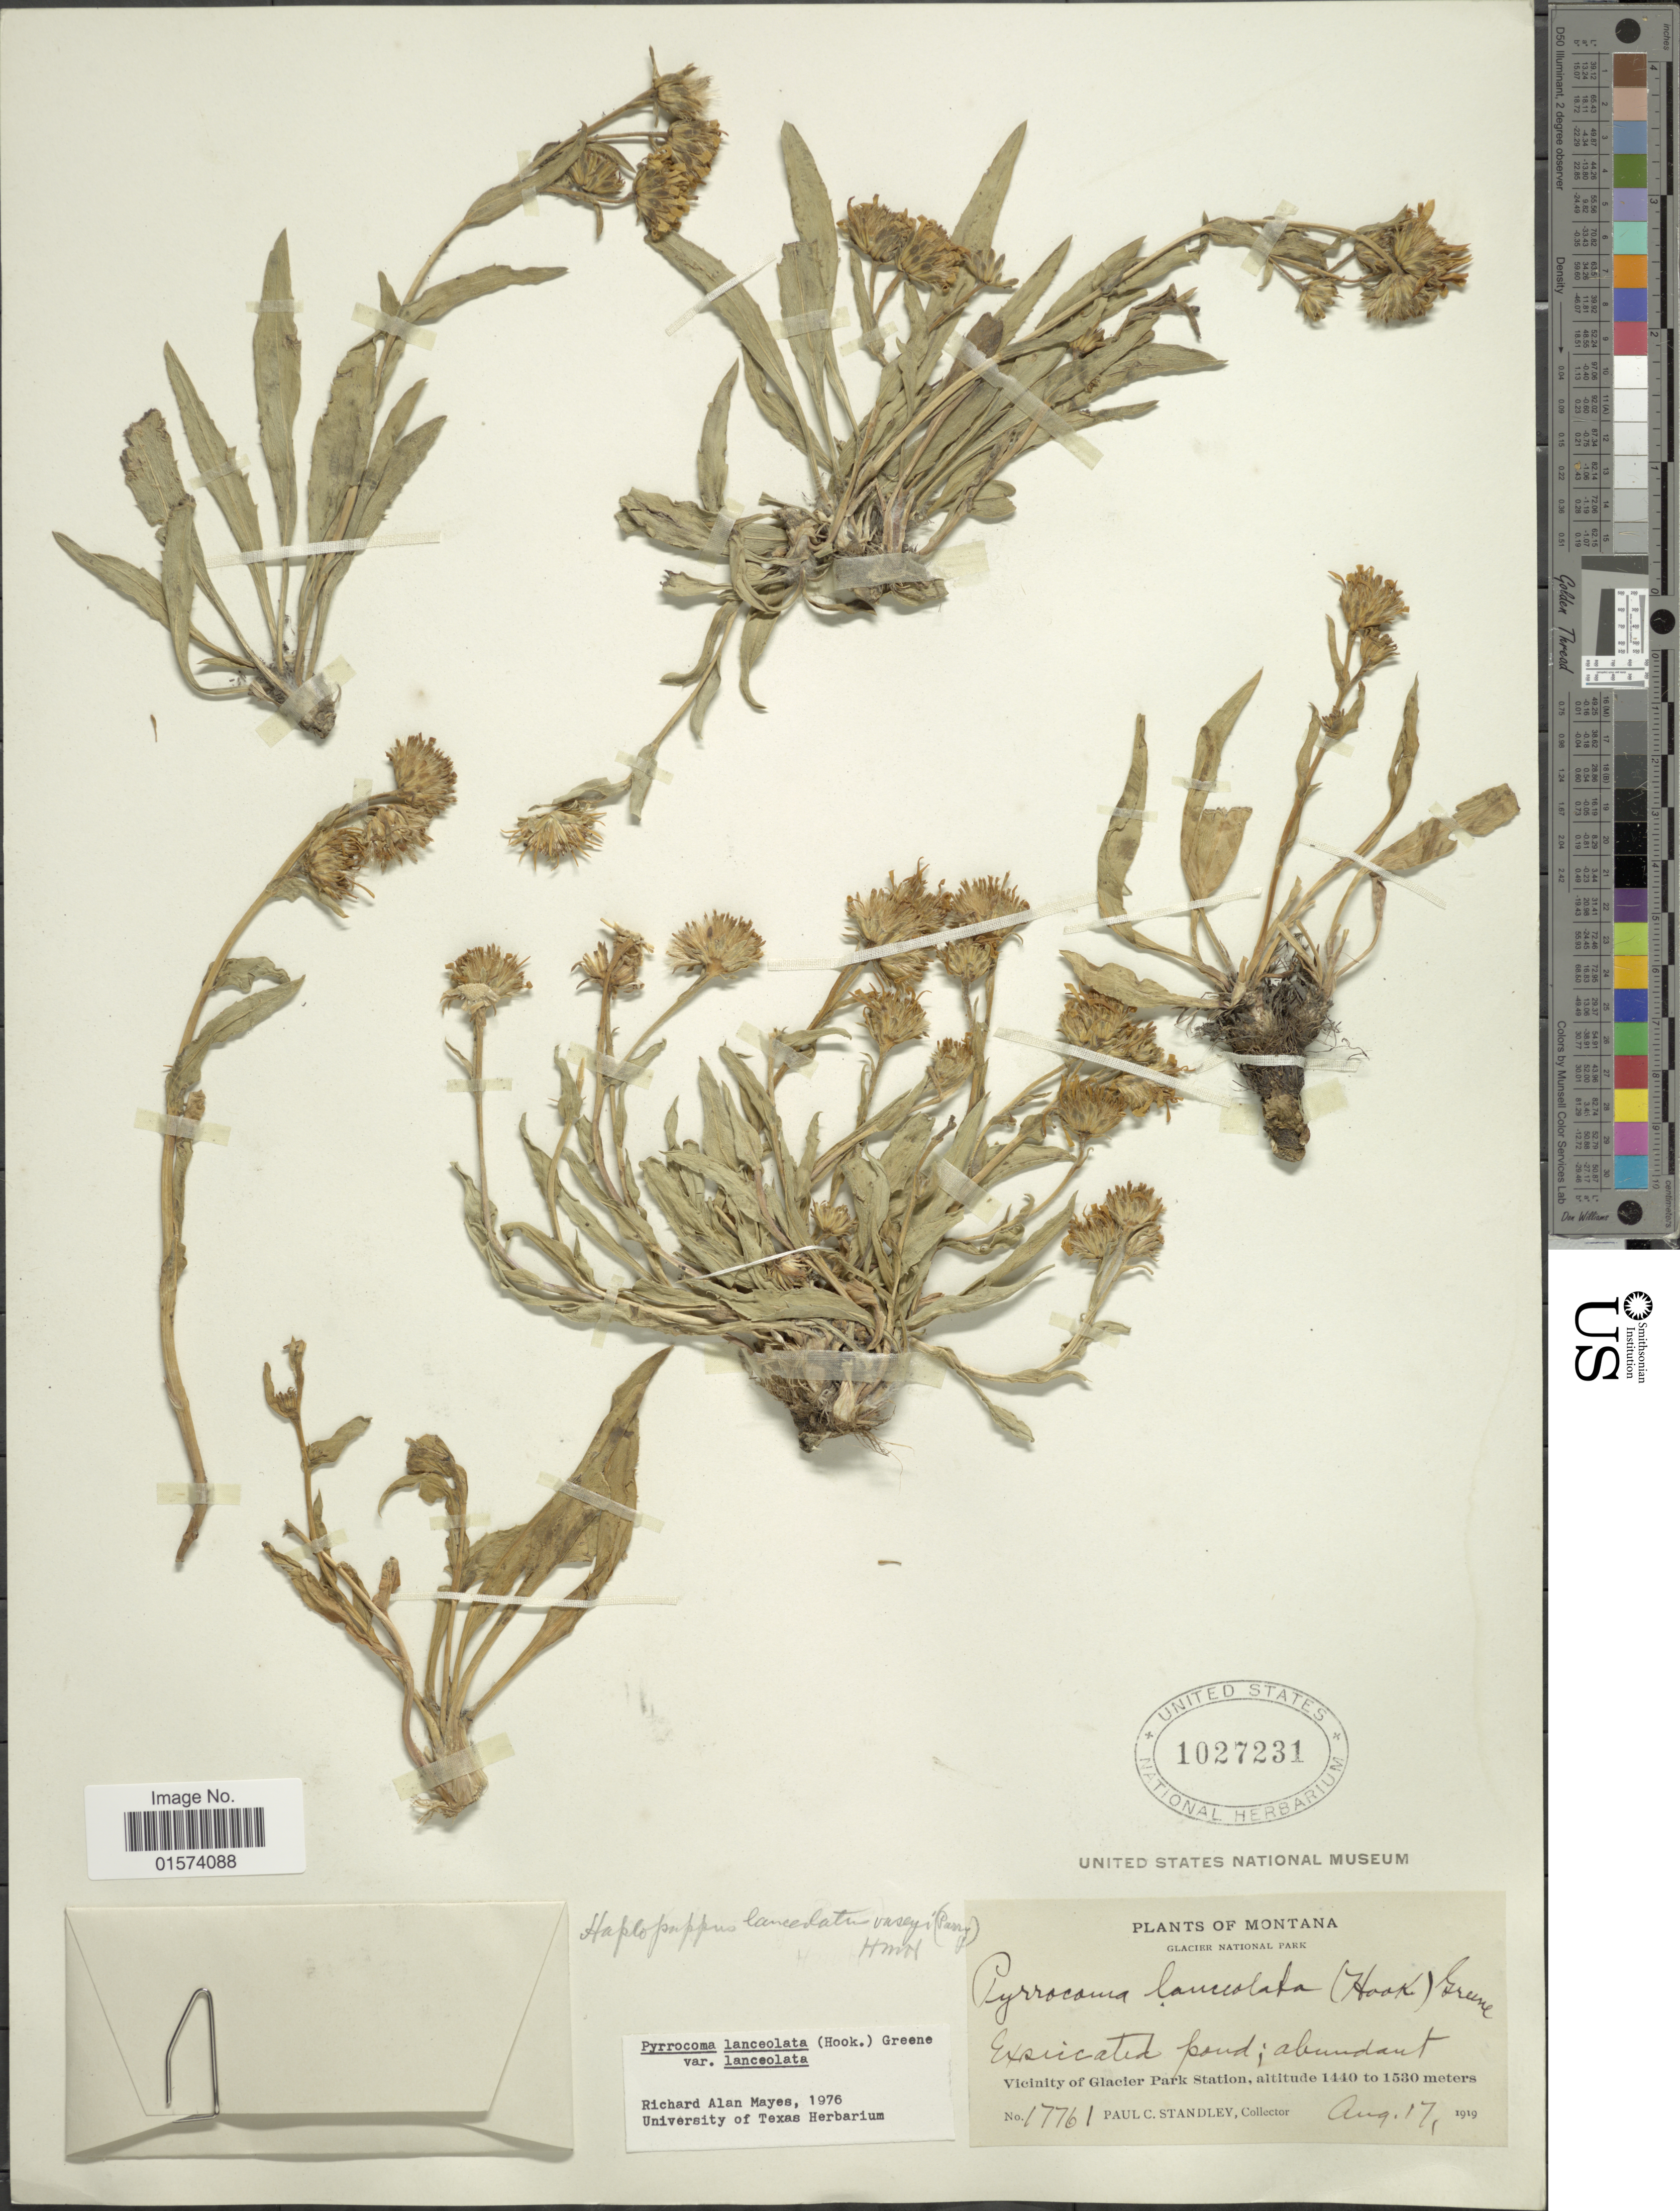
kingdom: Plantae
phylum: Tracheophyta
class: Magnoliopsida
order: Asterales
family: Asteraceae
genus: Pyrrocoma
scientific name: Pyrrocoma lanceolata var. lanceolata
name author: (Hook.) Greene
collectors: P. C. Standley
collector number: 17761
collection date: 1919-08-17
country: United States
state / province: Montana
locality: Vicinity of Glacier Park Station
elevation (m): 1440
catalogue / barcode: US 1027231